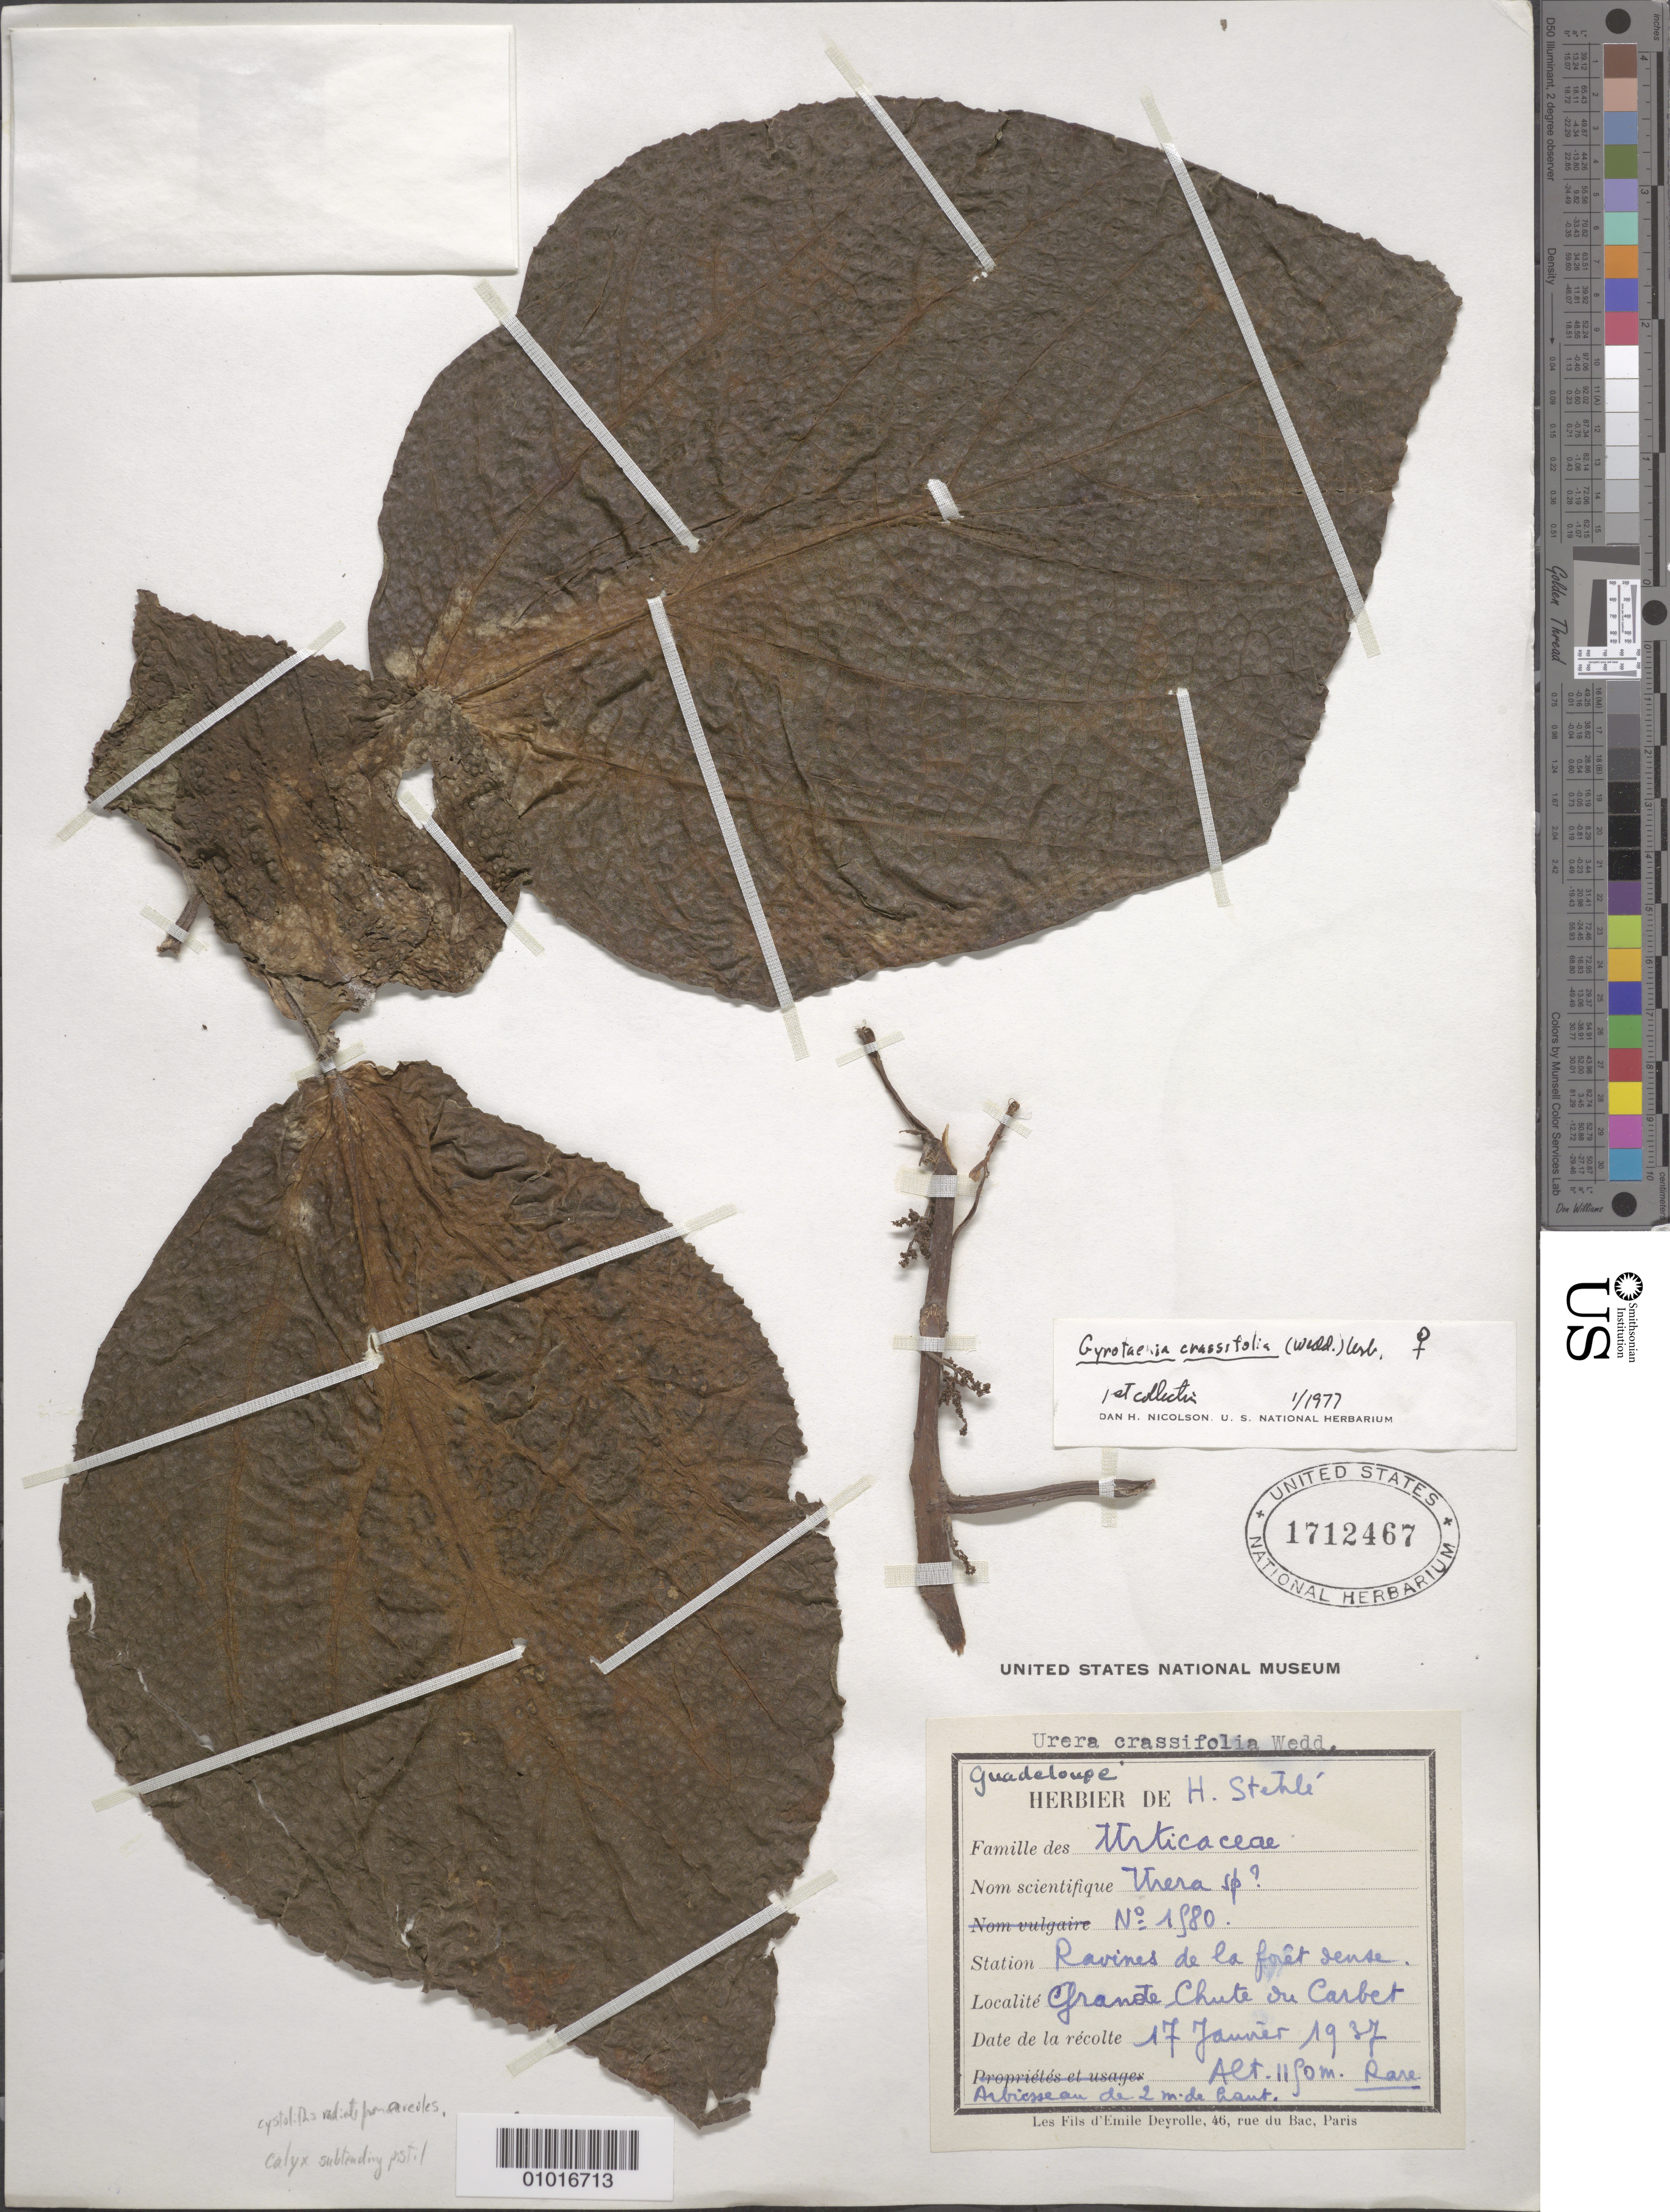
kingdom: Plantae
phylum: Tracheophyta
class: Magnoliopsida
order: Rosales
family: Urticaceae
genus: Gyrotaenia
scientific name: Gyrotaenia crassifolia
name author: Urb.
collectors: H. Stehlé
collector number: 1580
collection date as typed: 17 Jan 1937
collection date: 1937-01-17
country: Guadeloupe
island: Basse Terre [Guadeloupe]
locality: Granote Chute du Carbet.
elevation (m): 1150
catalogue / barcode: US 1712467